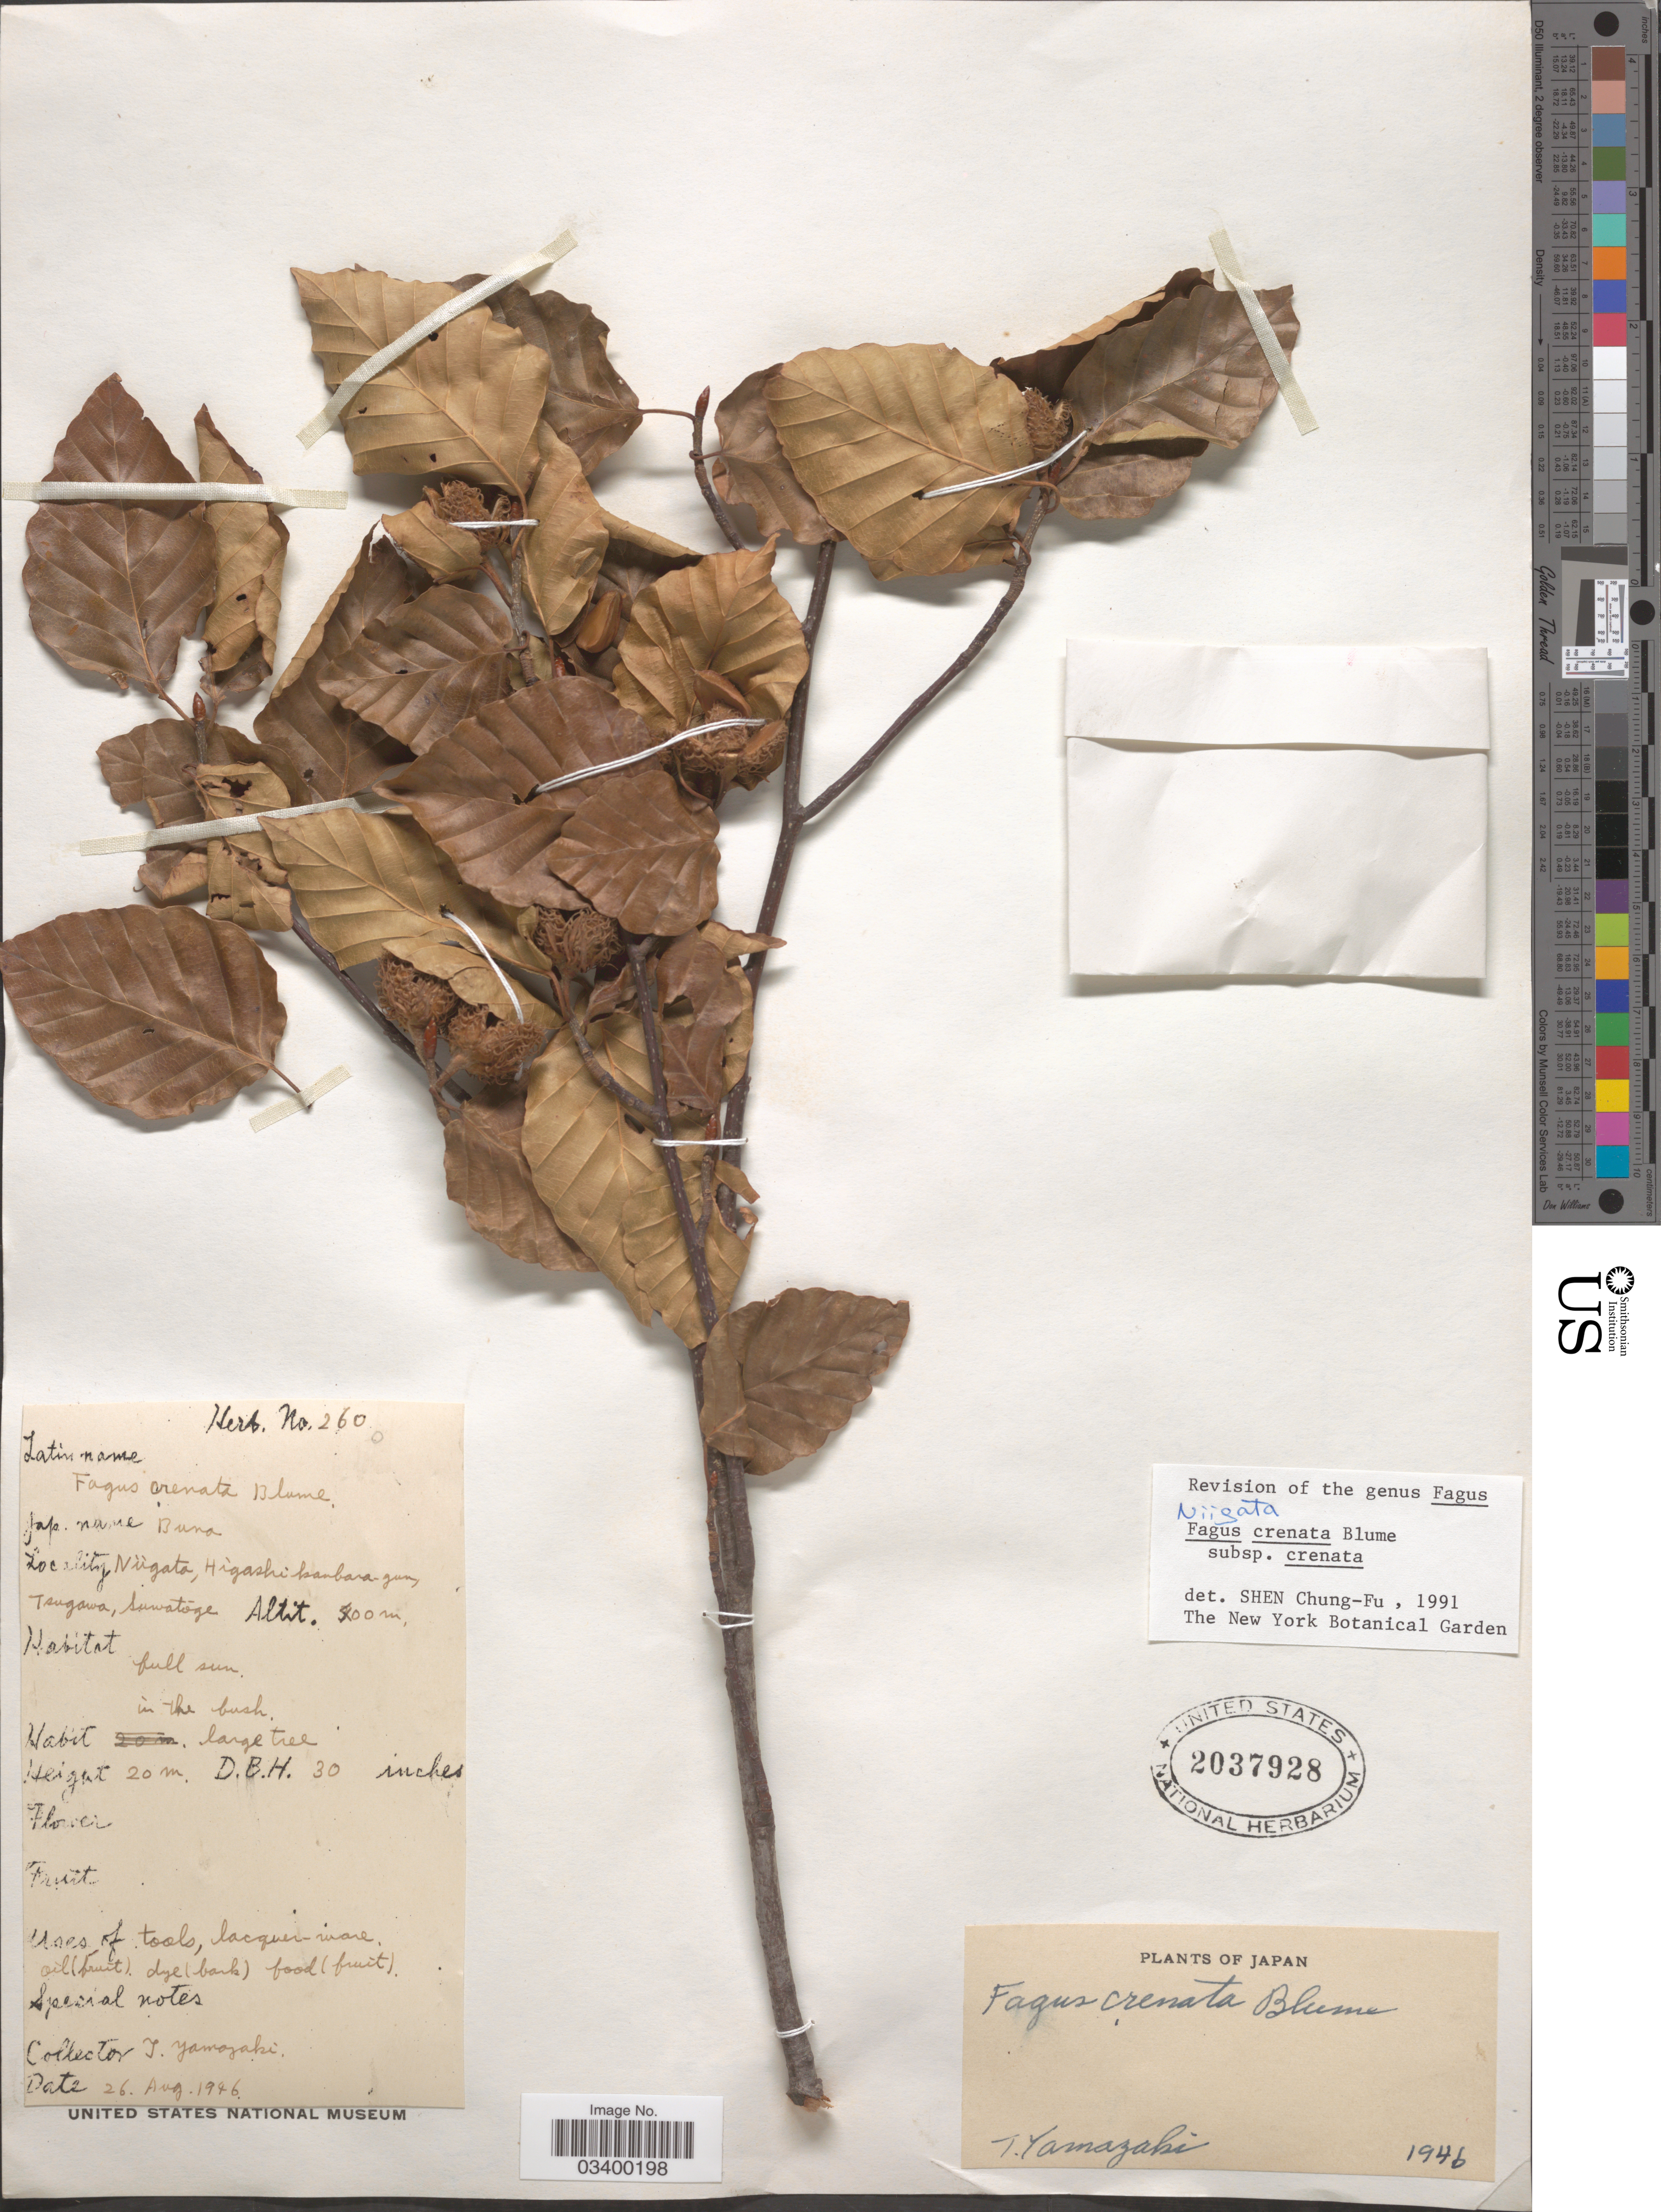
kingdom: Plantae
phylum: Tracheophyta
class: Magnoliopsida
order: Fagales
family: Fagaceae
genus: Fagus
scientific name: Fagus crenata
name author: Blume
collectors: T. Yamazaki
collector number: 260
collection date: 1946-08-26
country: Japan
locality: Nügata, Higashikanbara-gun, Tsugawa, Suwatōge.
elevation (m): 400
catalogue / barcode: US 2037928